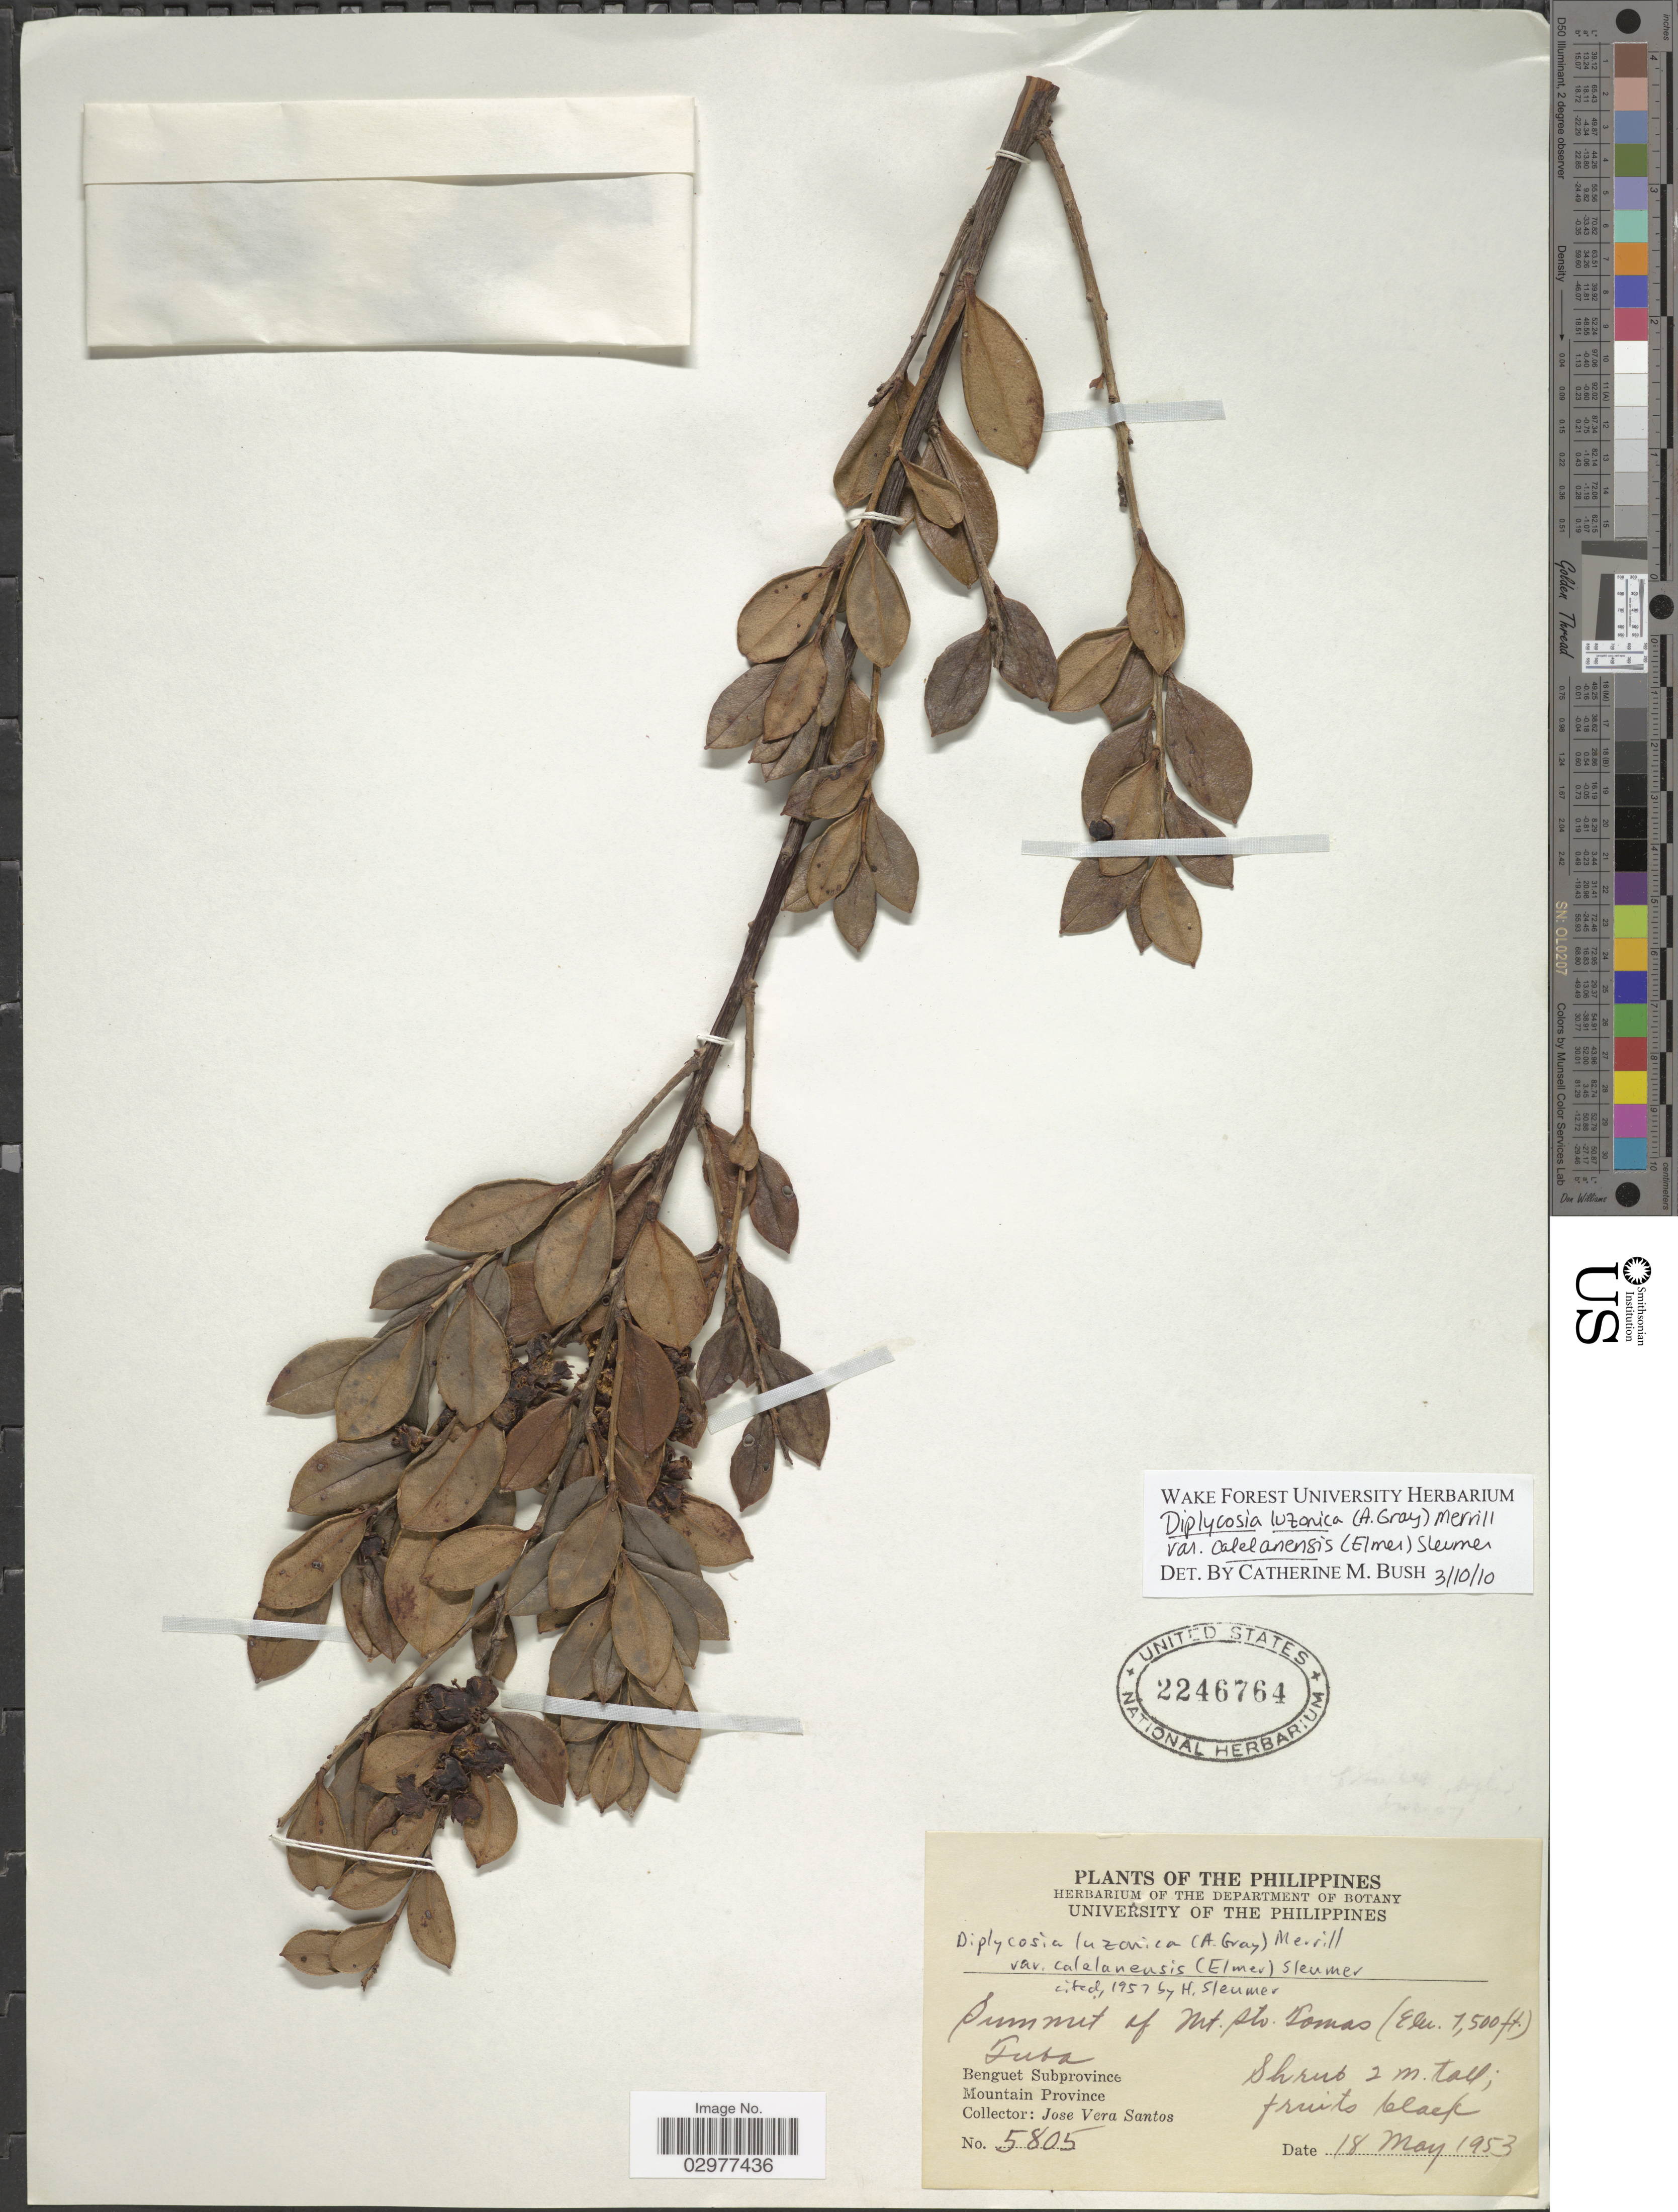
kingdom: Plantae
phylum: Tracheophyta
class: Magnoliopsida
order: Ericales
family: Ericaceae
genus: Diplycosia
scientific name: Diplycosia luzonica var. calelanensis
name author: (Elmer) Sleumer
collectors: J. Santos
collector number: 5805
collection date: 1953-05-18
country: Philippines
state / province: Cordillera (Administrative Region)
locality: Summit of Mt. Pto. Tomas, Tuba , Benguet Subprovince, Mountain Province.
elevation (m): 457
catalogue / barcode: US 2246764